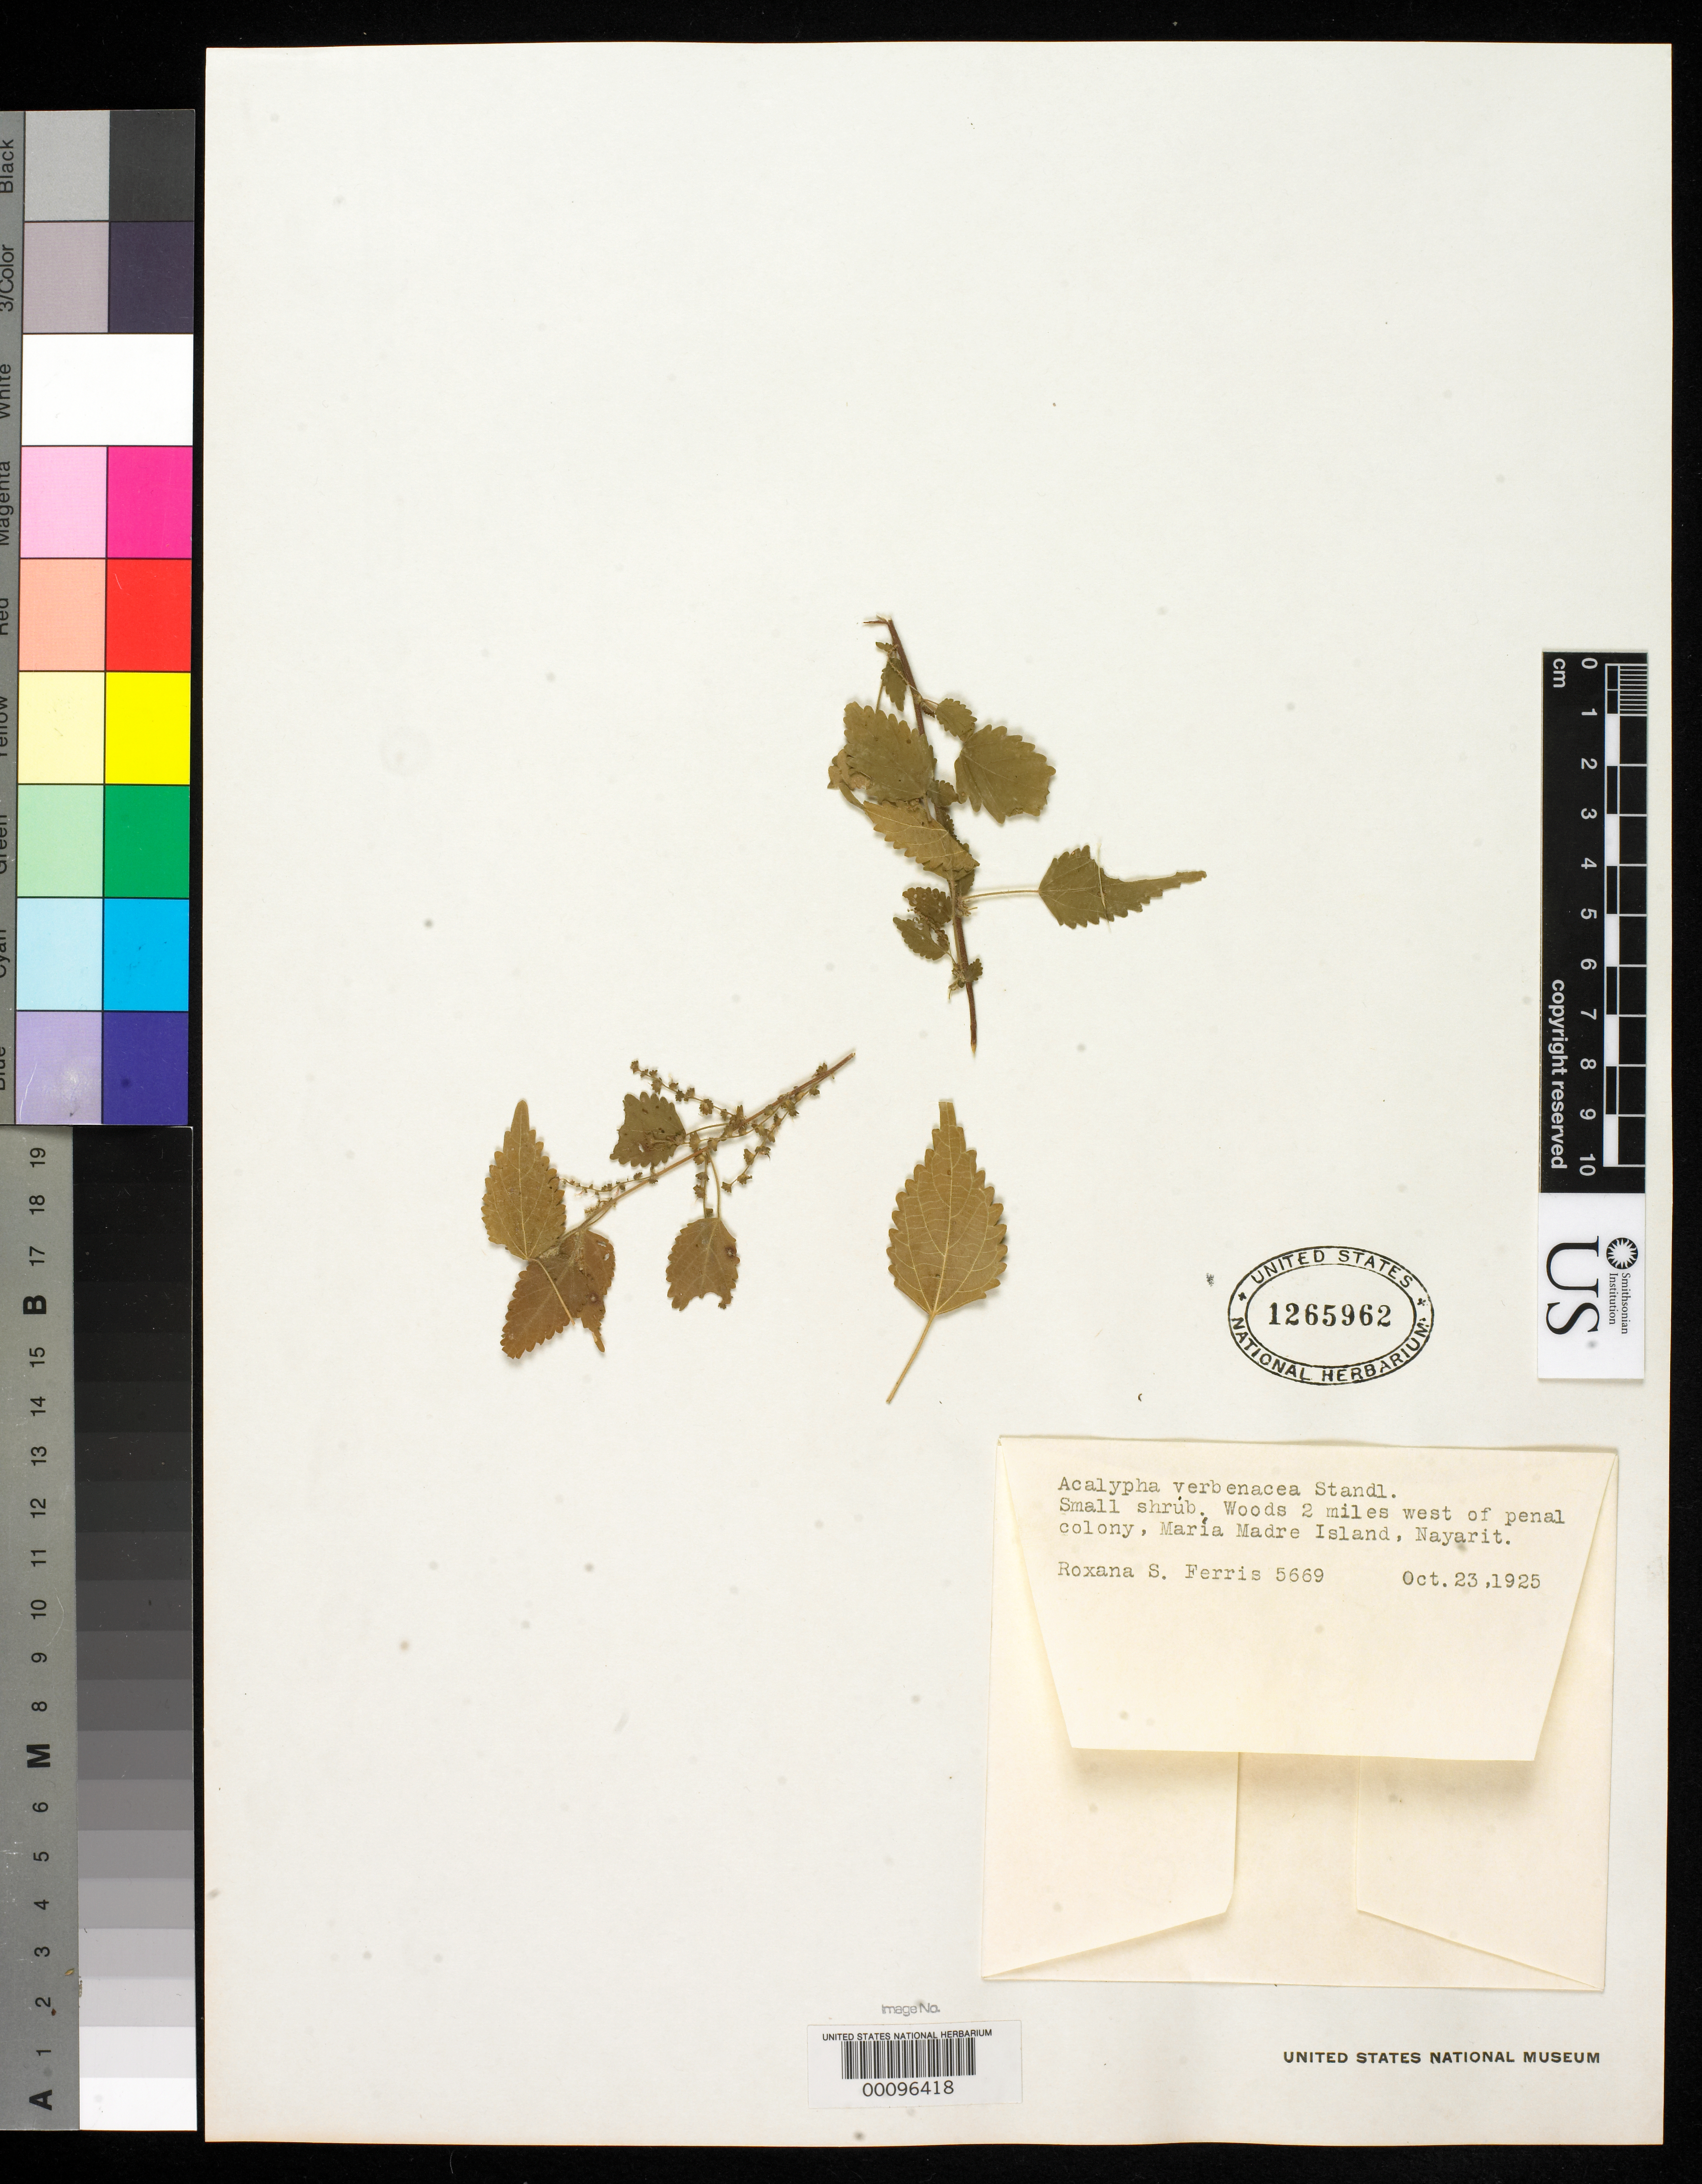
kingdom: Plantae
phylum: Tracheophyta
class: Magnoliopsida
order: Malpighiales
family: Euphorbiaceae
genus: Acalypha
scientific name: Acalypha verbanacea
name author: Standl. in Ferris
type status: Isotype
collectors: R. S. Ferris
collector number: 5669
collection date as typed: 23 Oct 1925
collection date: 1925-10-23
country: Mexico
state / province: Nayarit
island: Maria Madre Island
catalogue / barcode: US 1265962